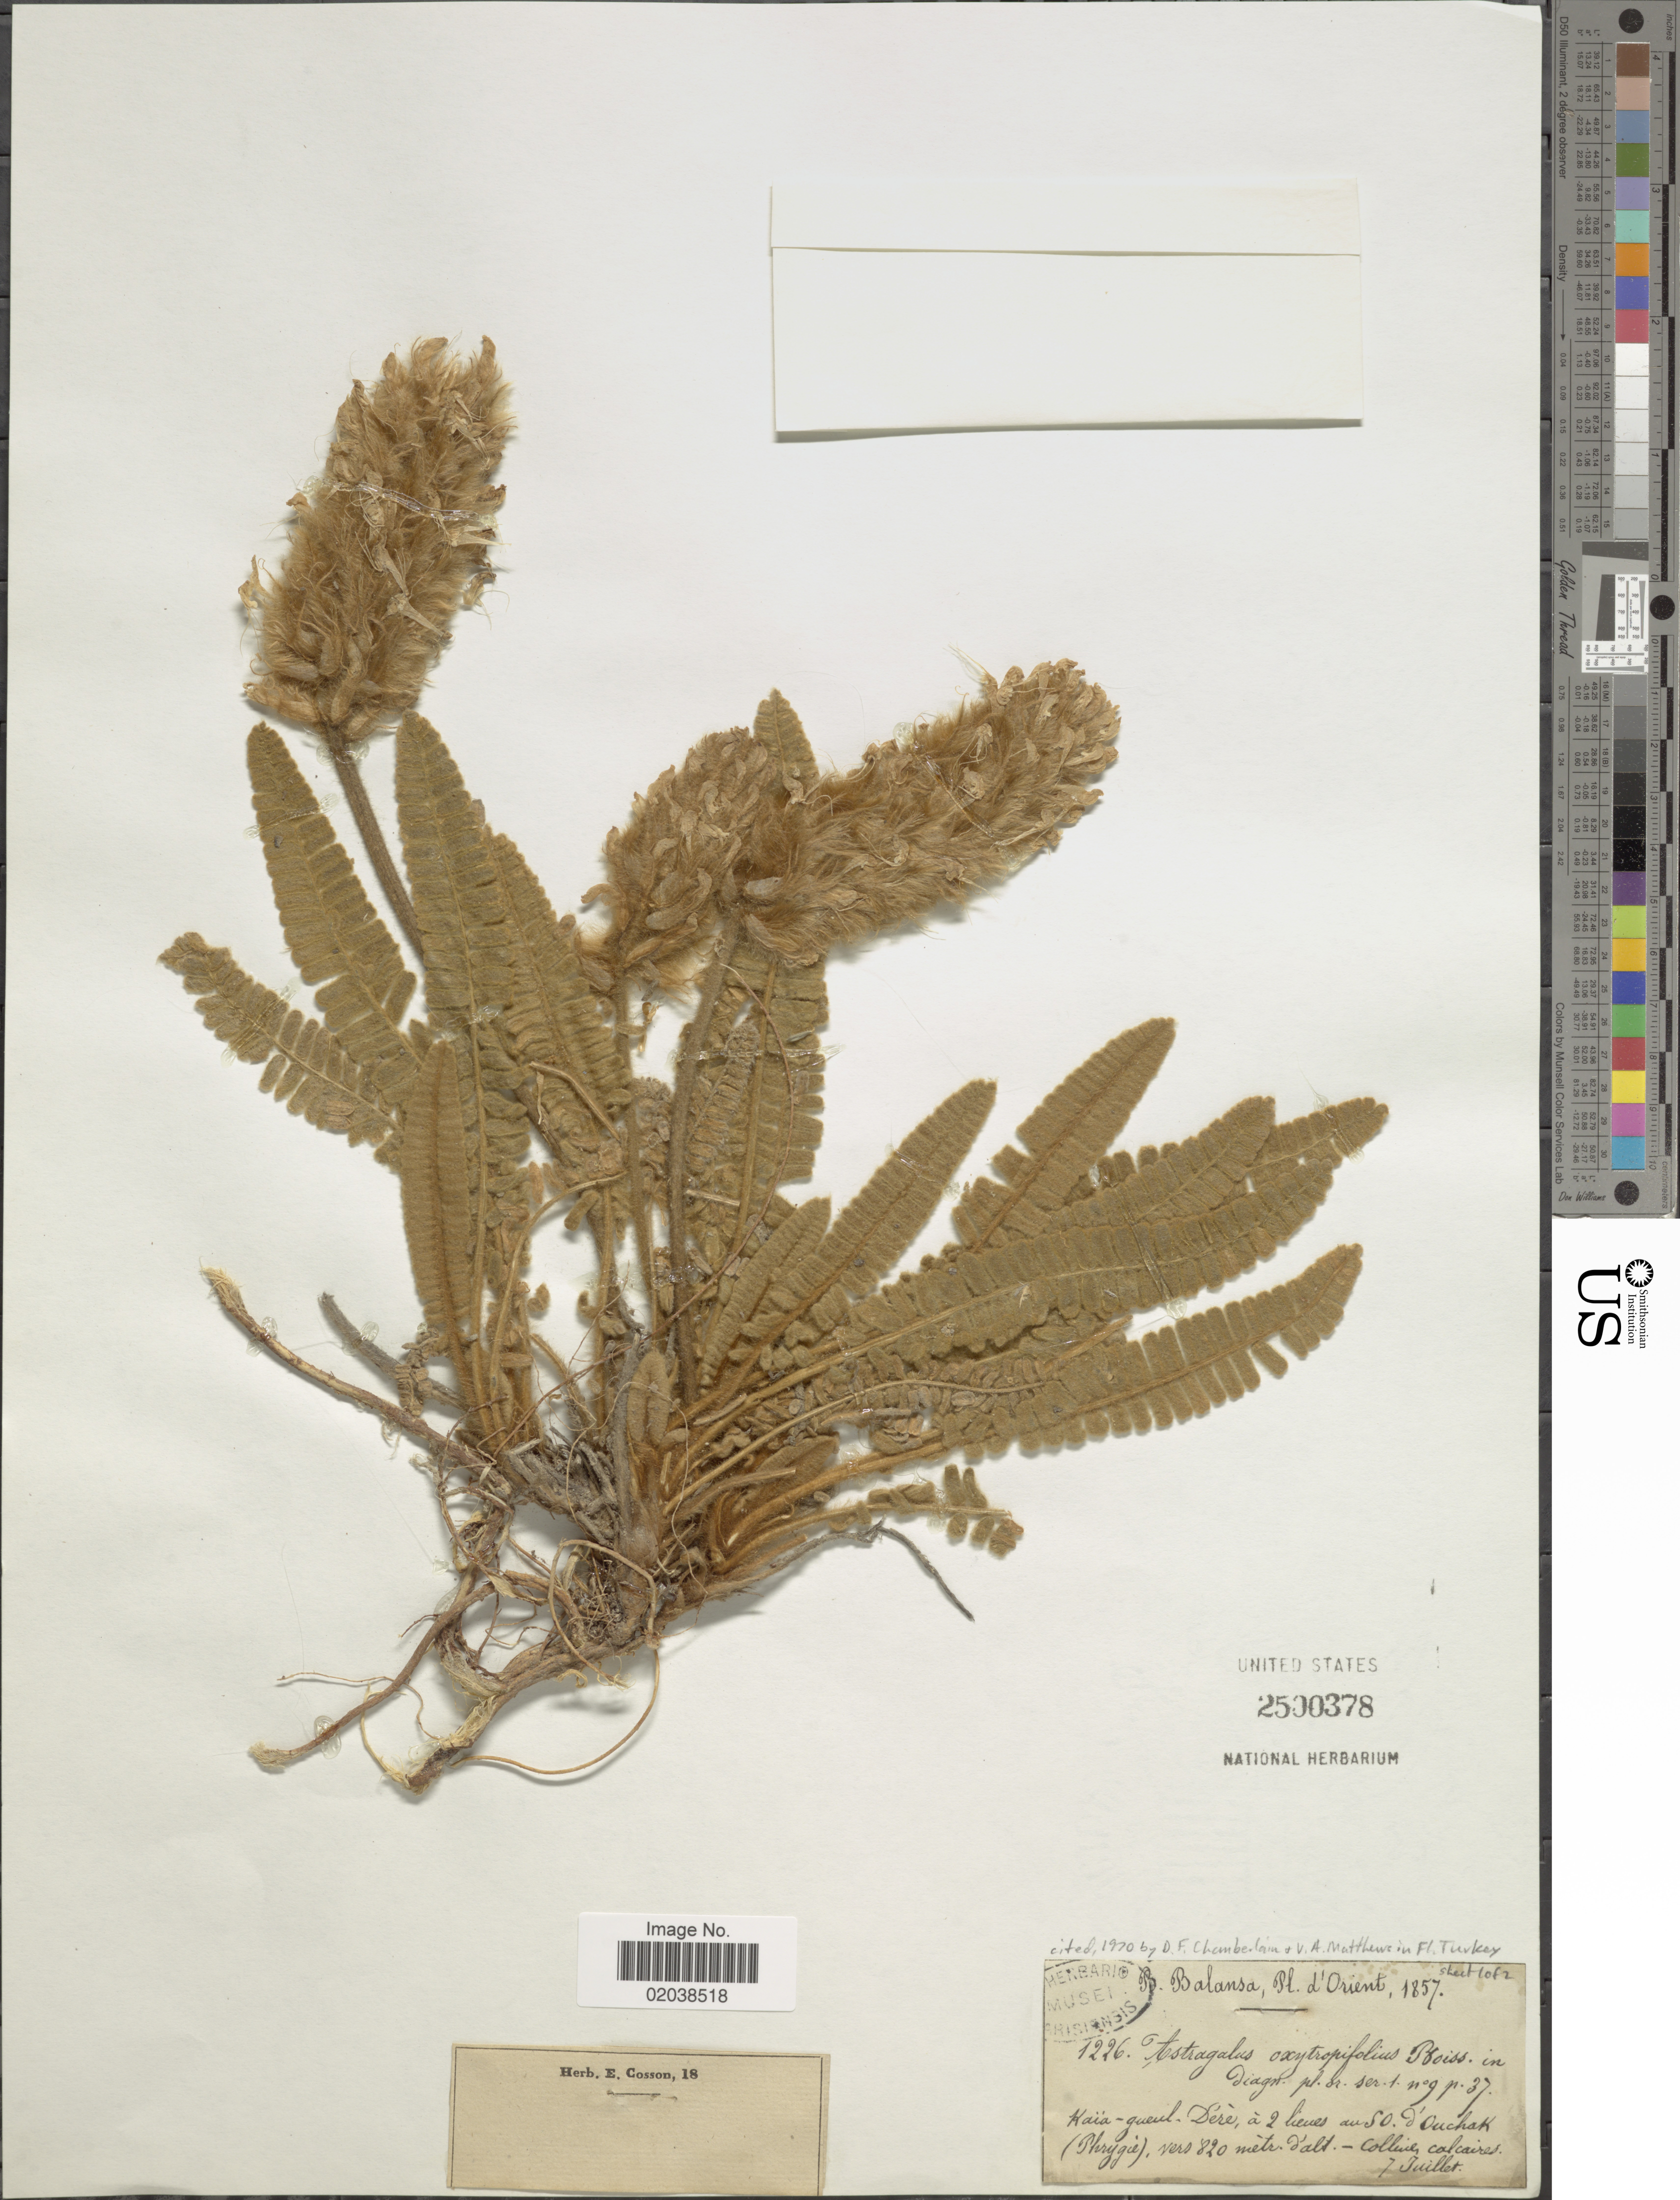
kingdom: Plantae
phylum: Tracheophyta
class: Magnoliopsida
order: Fabales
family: Fabaceae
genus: Astragalus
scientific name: Astragalus oxytropifolius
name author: Boiss.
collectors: B. Balansa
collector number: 1226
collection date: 1857-07-07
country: Turkey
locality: Orient. Kaia-gueul - Dere, a 2 lieves au SO d'Ouchak (Phrygie)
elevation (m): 820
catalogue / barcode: US 2500378